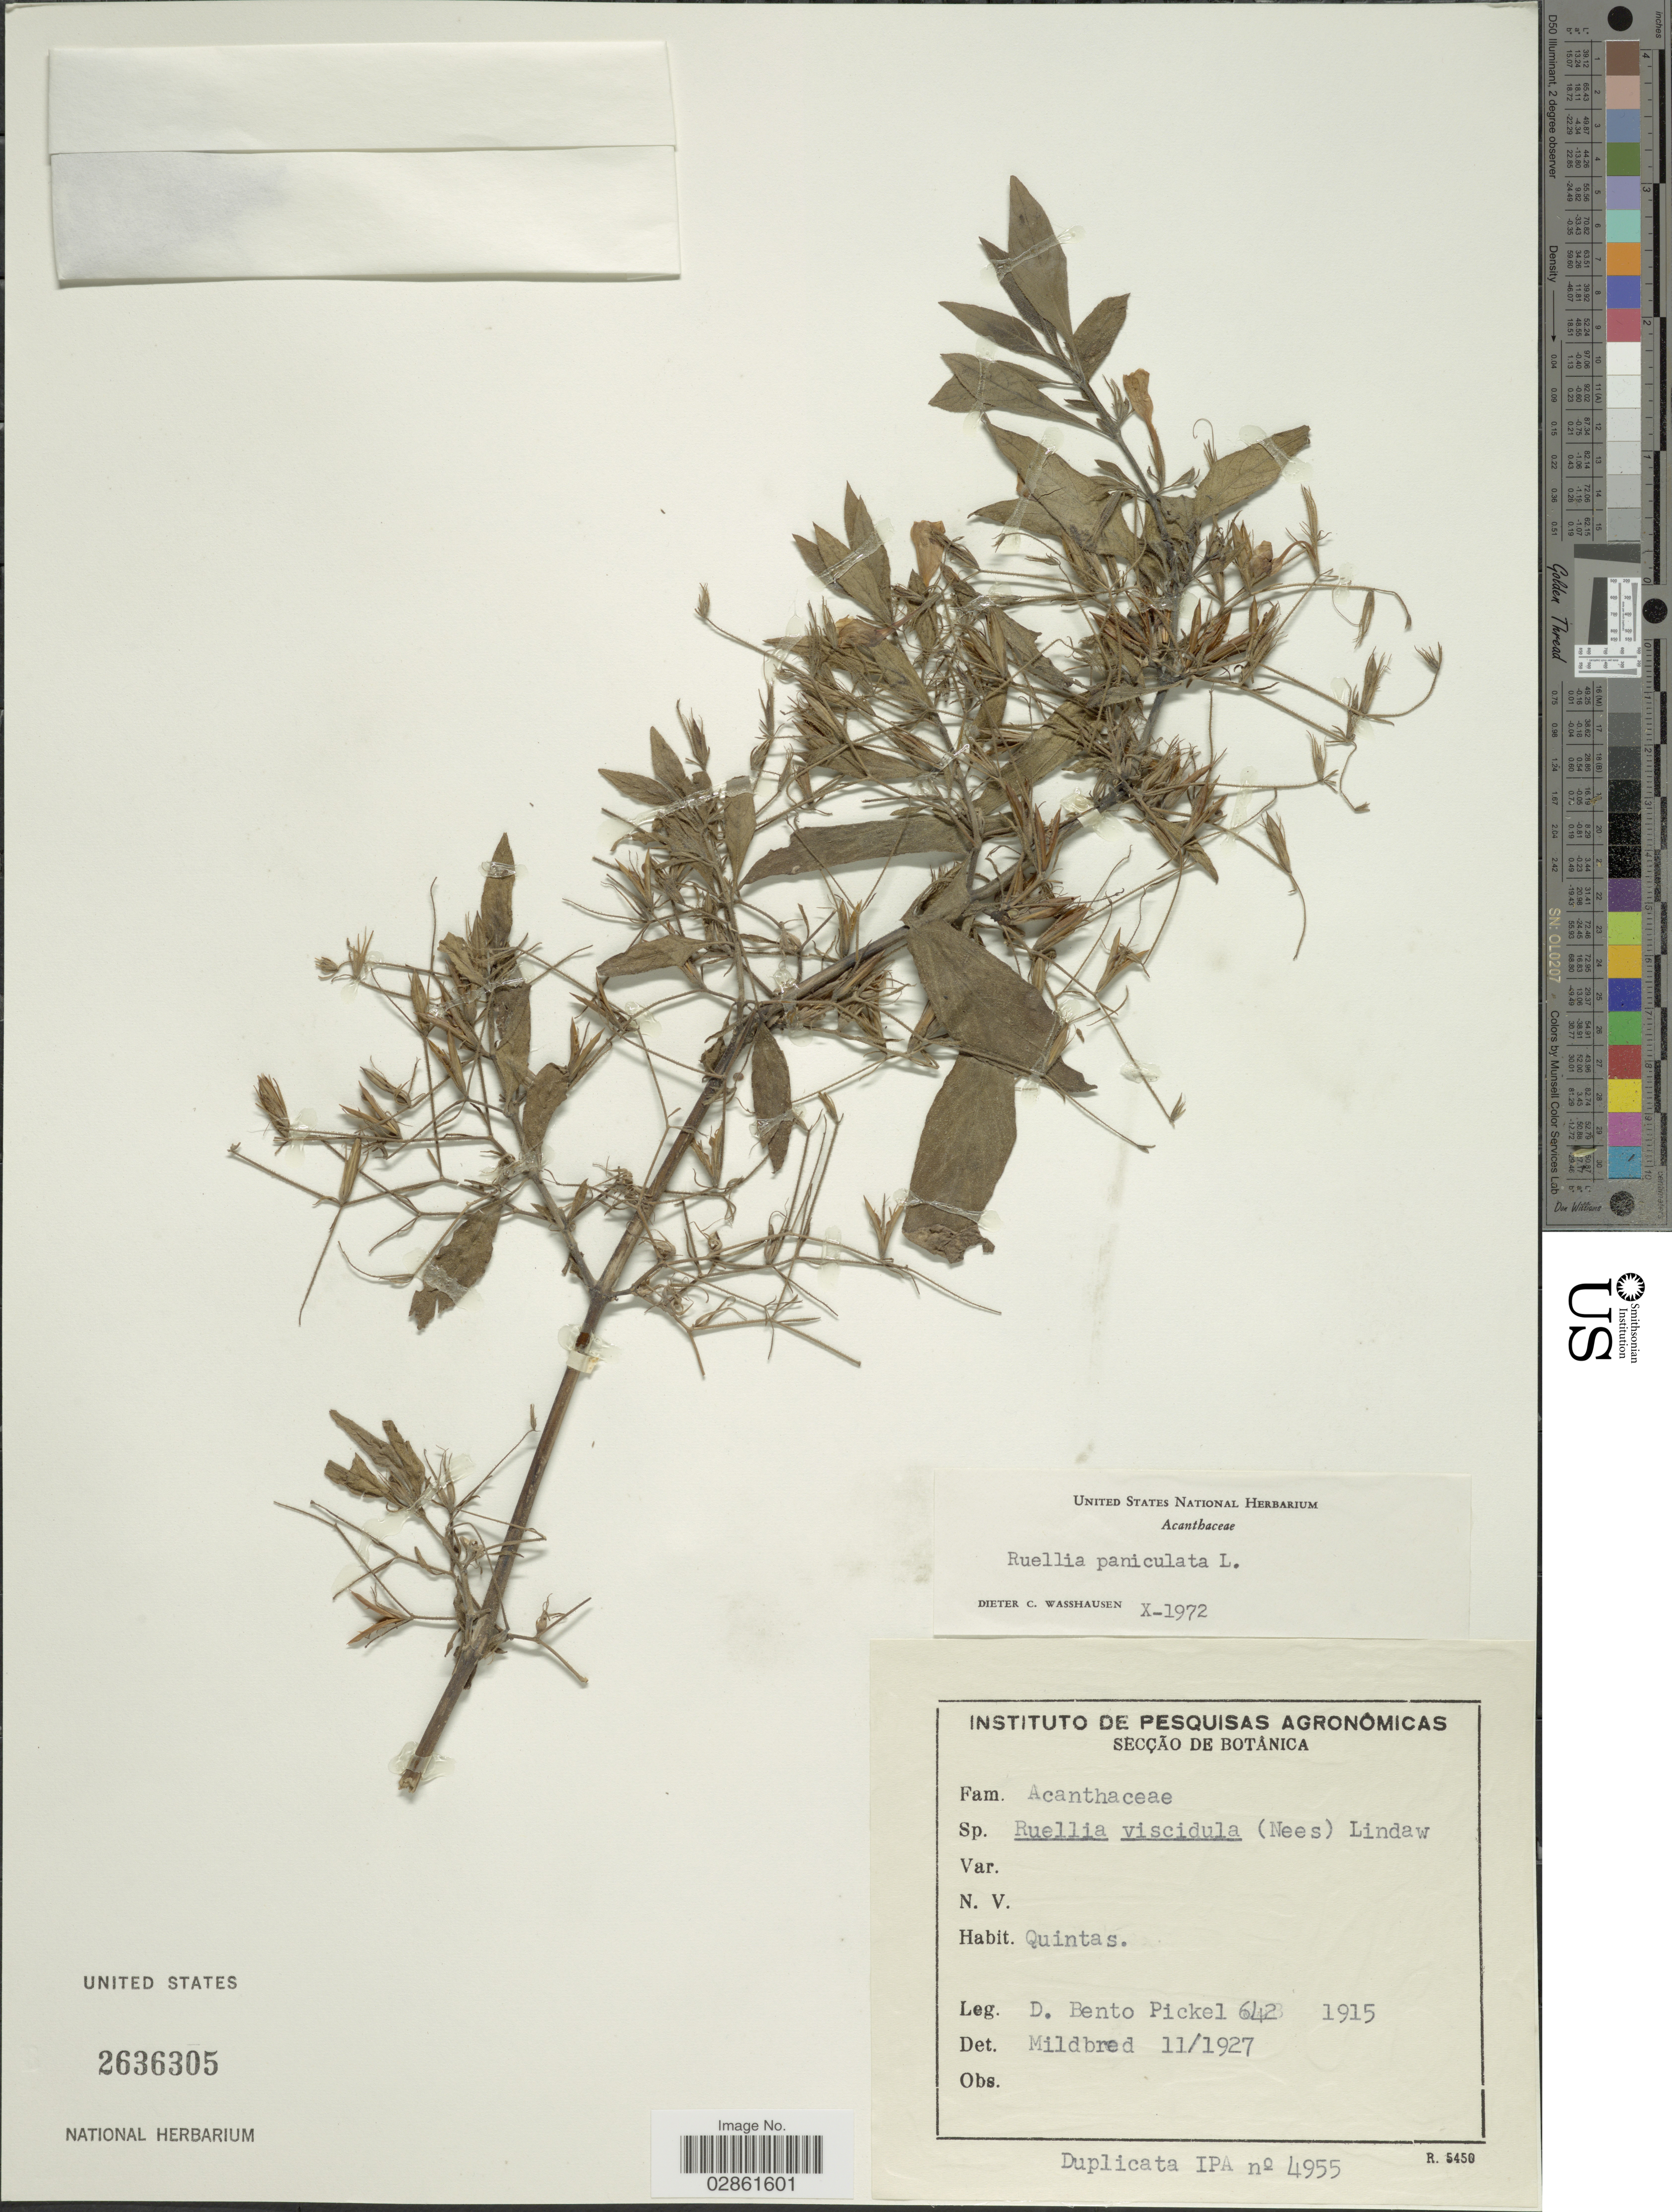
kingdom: Plantae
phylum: Tracheophyta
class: Magnoliopsida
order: Lamiales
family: Acanthaceae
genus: Ruellia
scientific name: Ruellia paniculata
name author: L.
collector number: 642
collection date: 1915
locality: Quintas.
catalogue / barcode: US 2636305